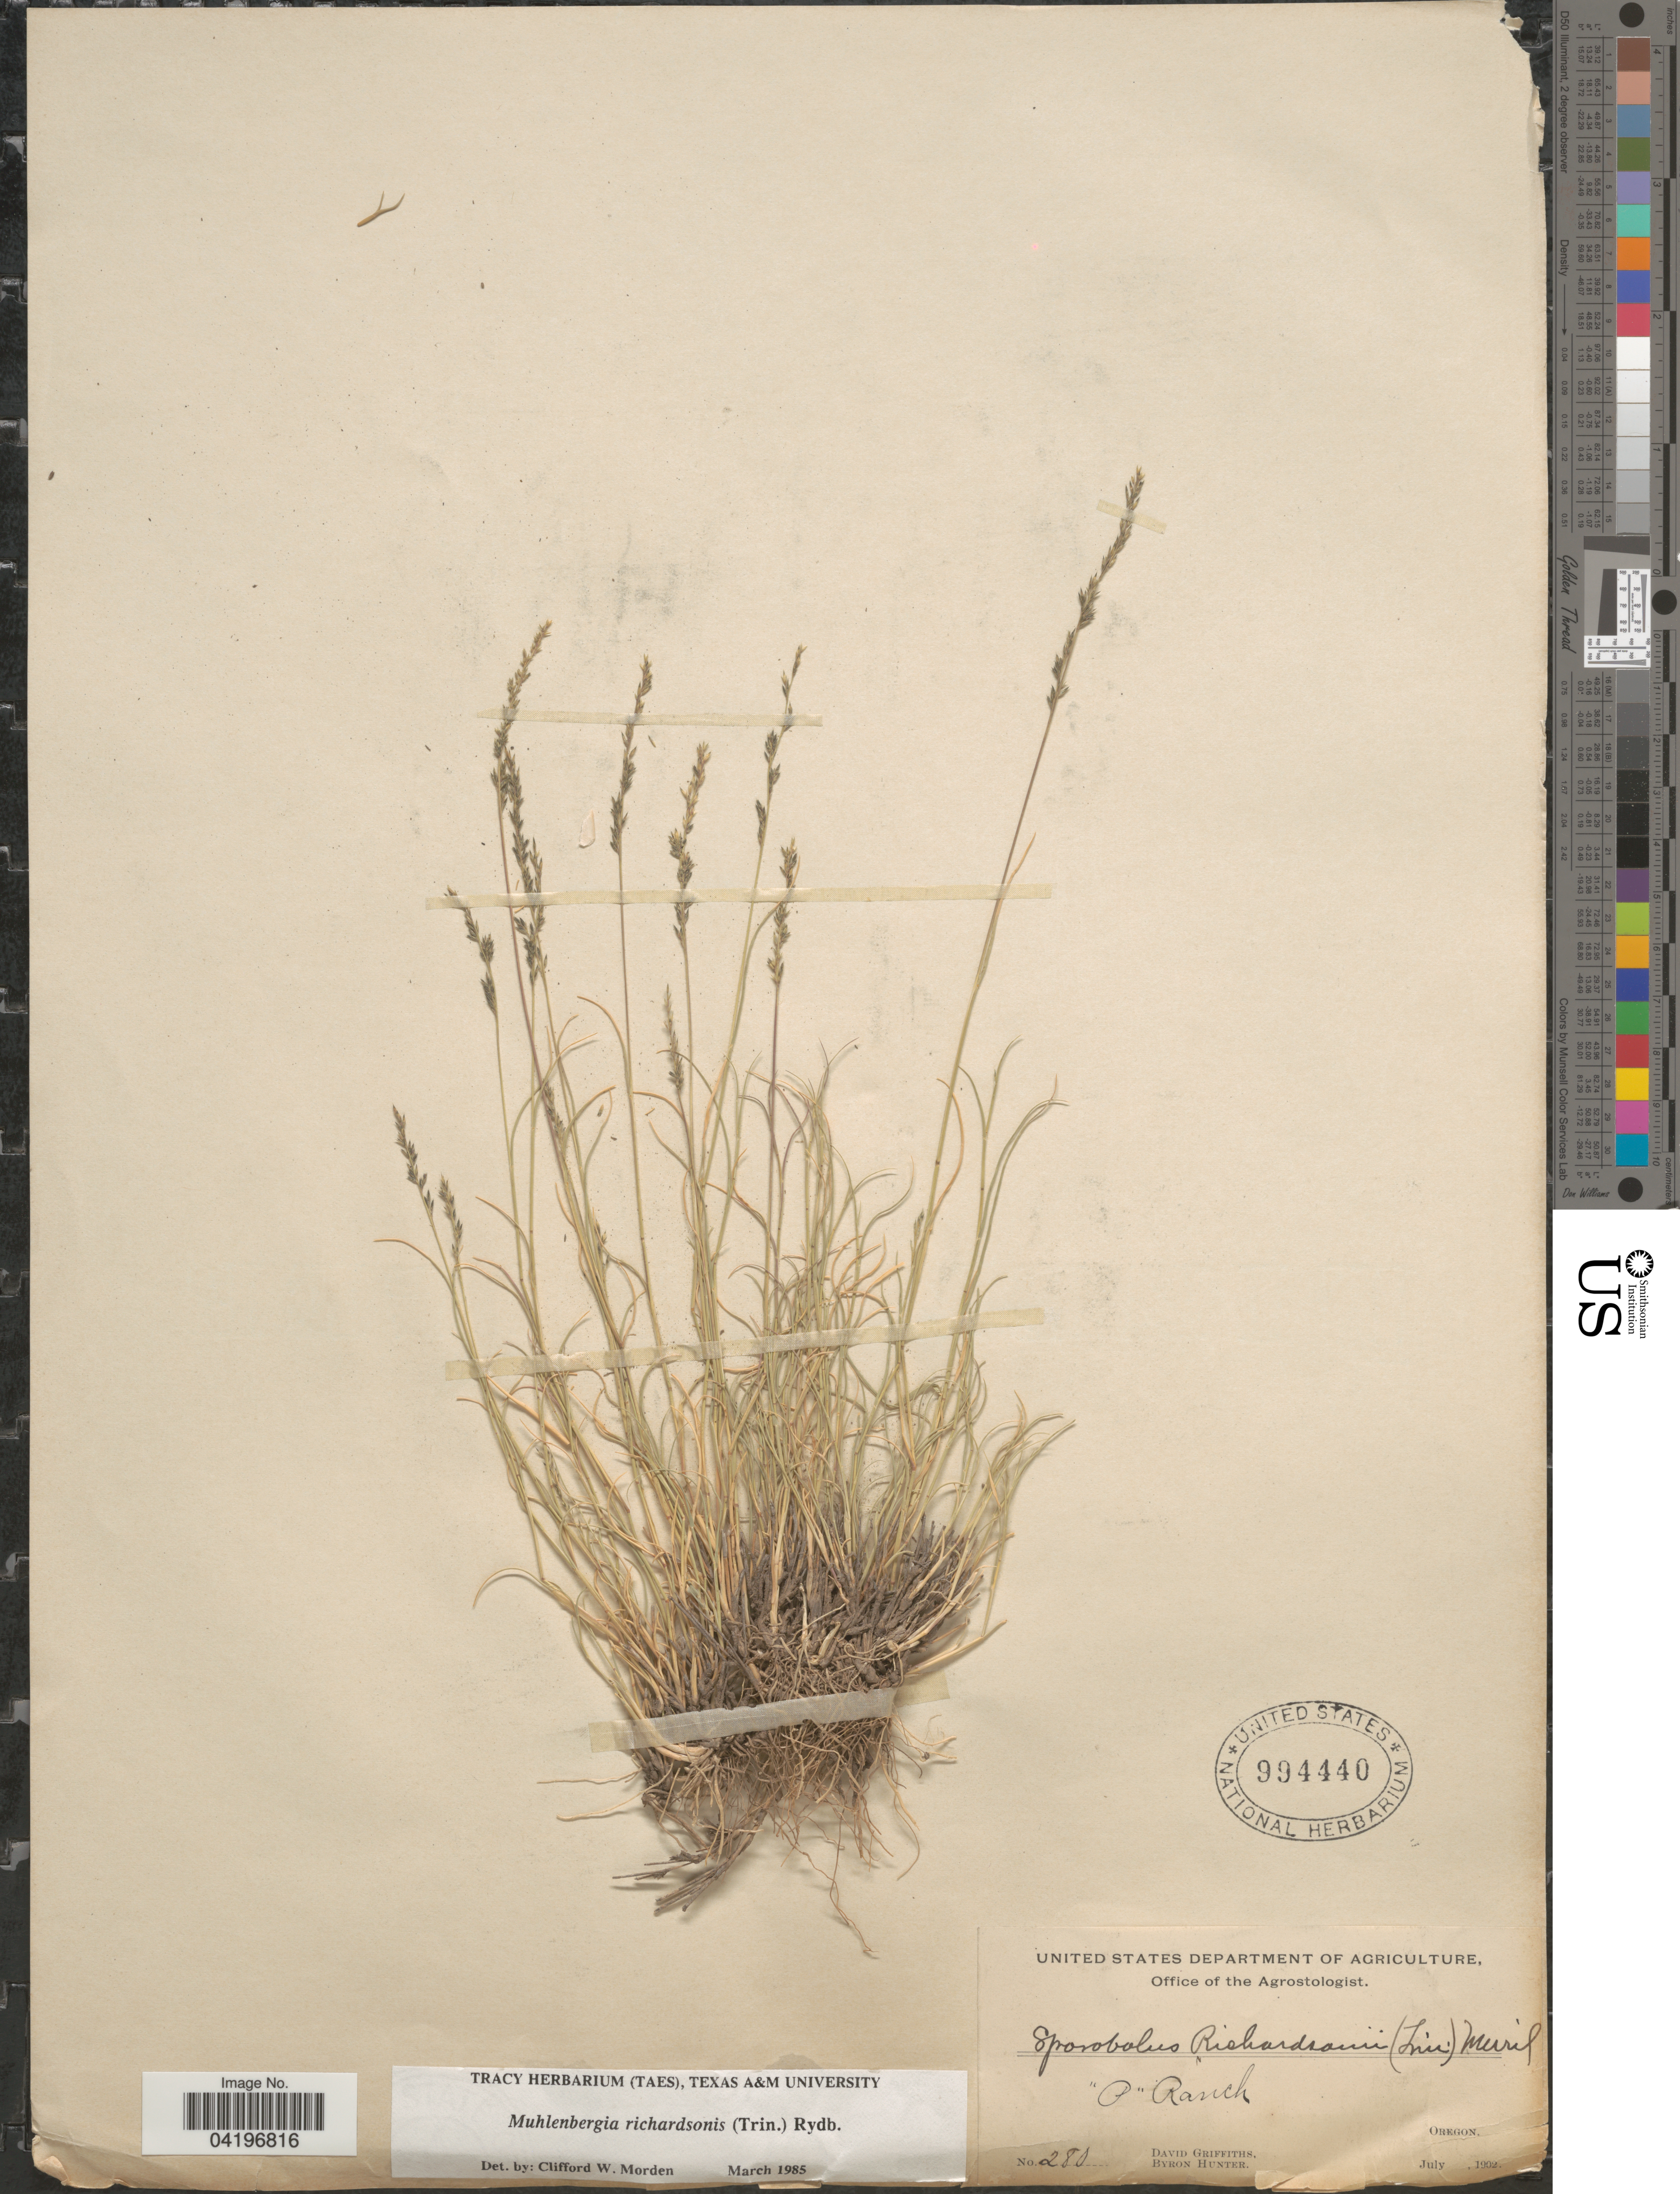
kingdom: Plantae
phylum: Tracheophyta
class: Liliopsida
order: Poales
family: Poaceae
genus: Muhlenbergia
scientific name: Muhlenbergia richardsonis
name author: (Trin.) Rydb.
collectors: D. Griffiths & B. Hunter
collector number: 280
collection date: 1902-07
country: United States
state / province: Oregon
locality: P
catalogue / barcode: US 994440